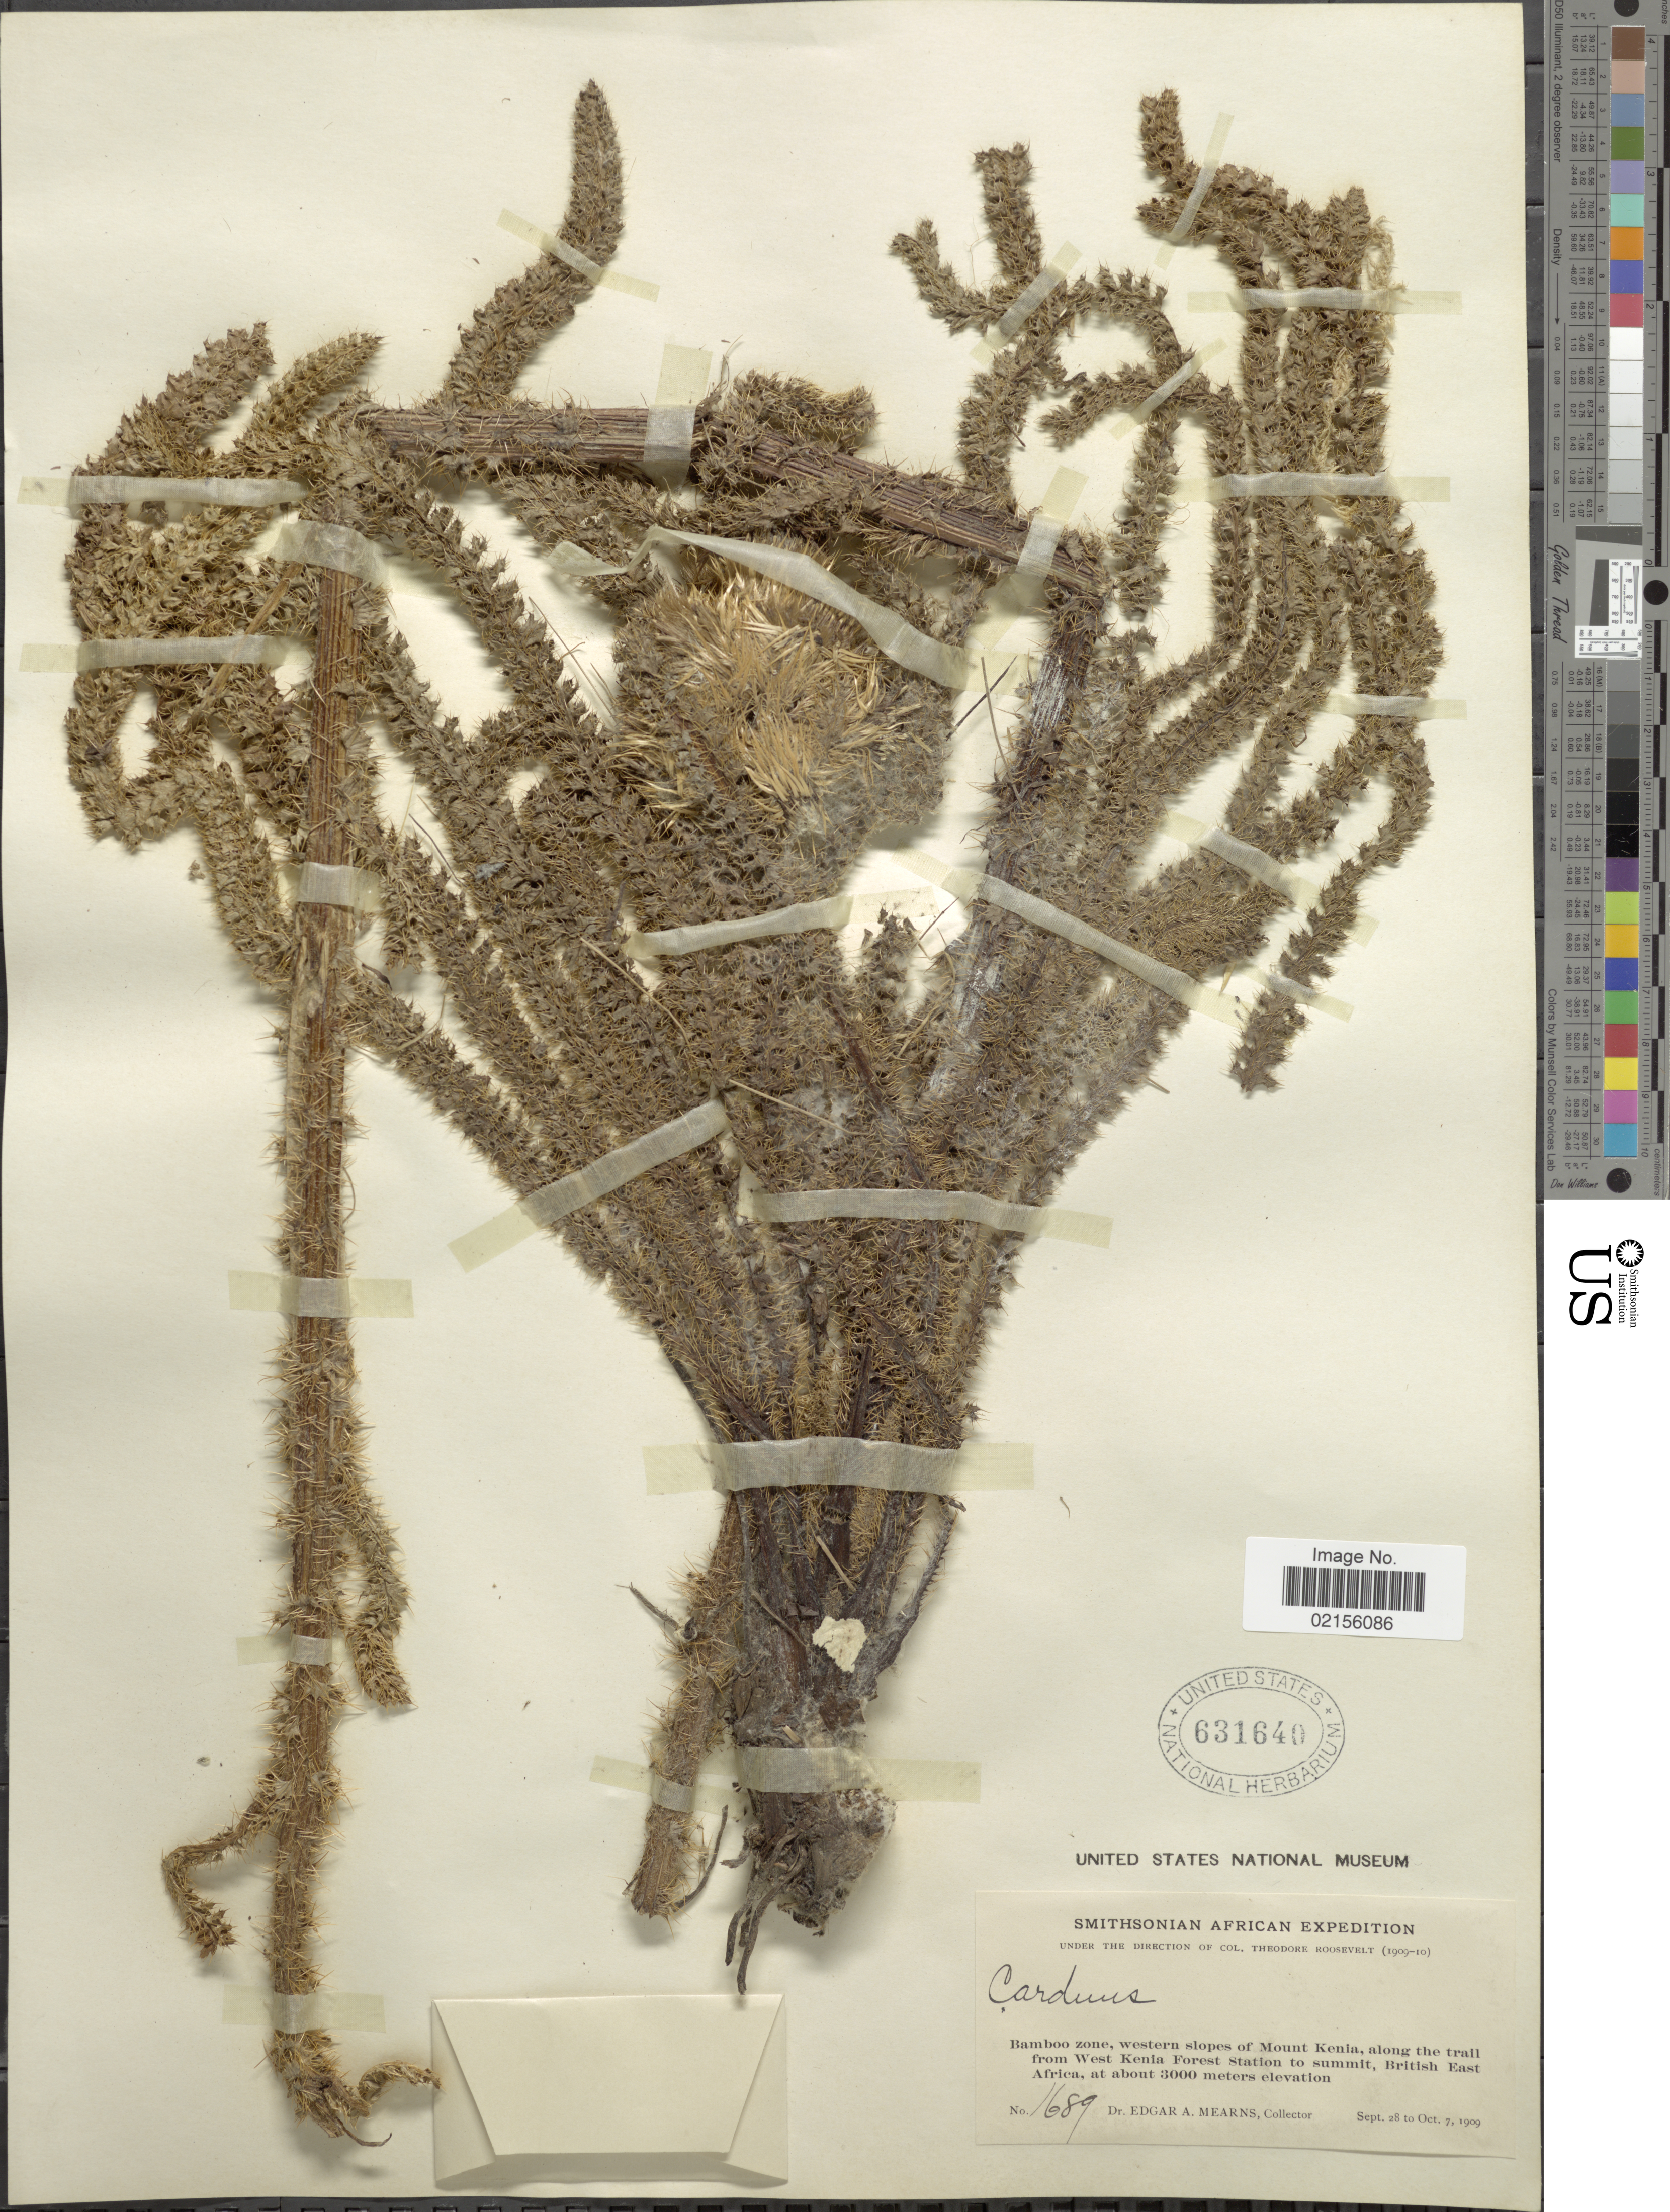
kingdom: Plantae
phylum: Tracheophyta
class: Magnoliopsida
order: Asterales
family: Asteraceae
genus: Carduus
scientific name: Carduus sp.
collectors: E. A. Mearns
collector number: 1689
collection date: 1909-09-28/1909-10-07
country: Kenya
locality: Bamboo zone, western slopes of Mount Kenia, along the trail from West Kenia Forest Station to summit, British East Africa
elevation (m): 3000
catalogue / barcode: US 631640